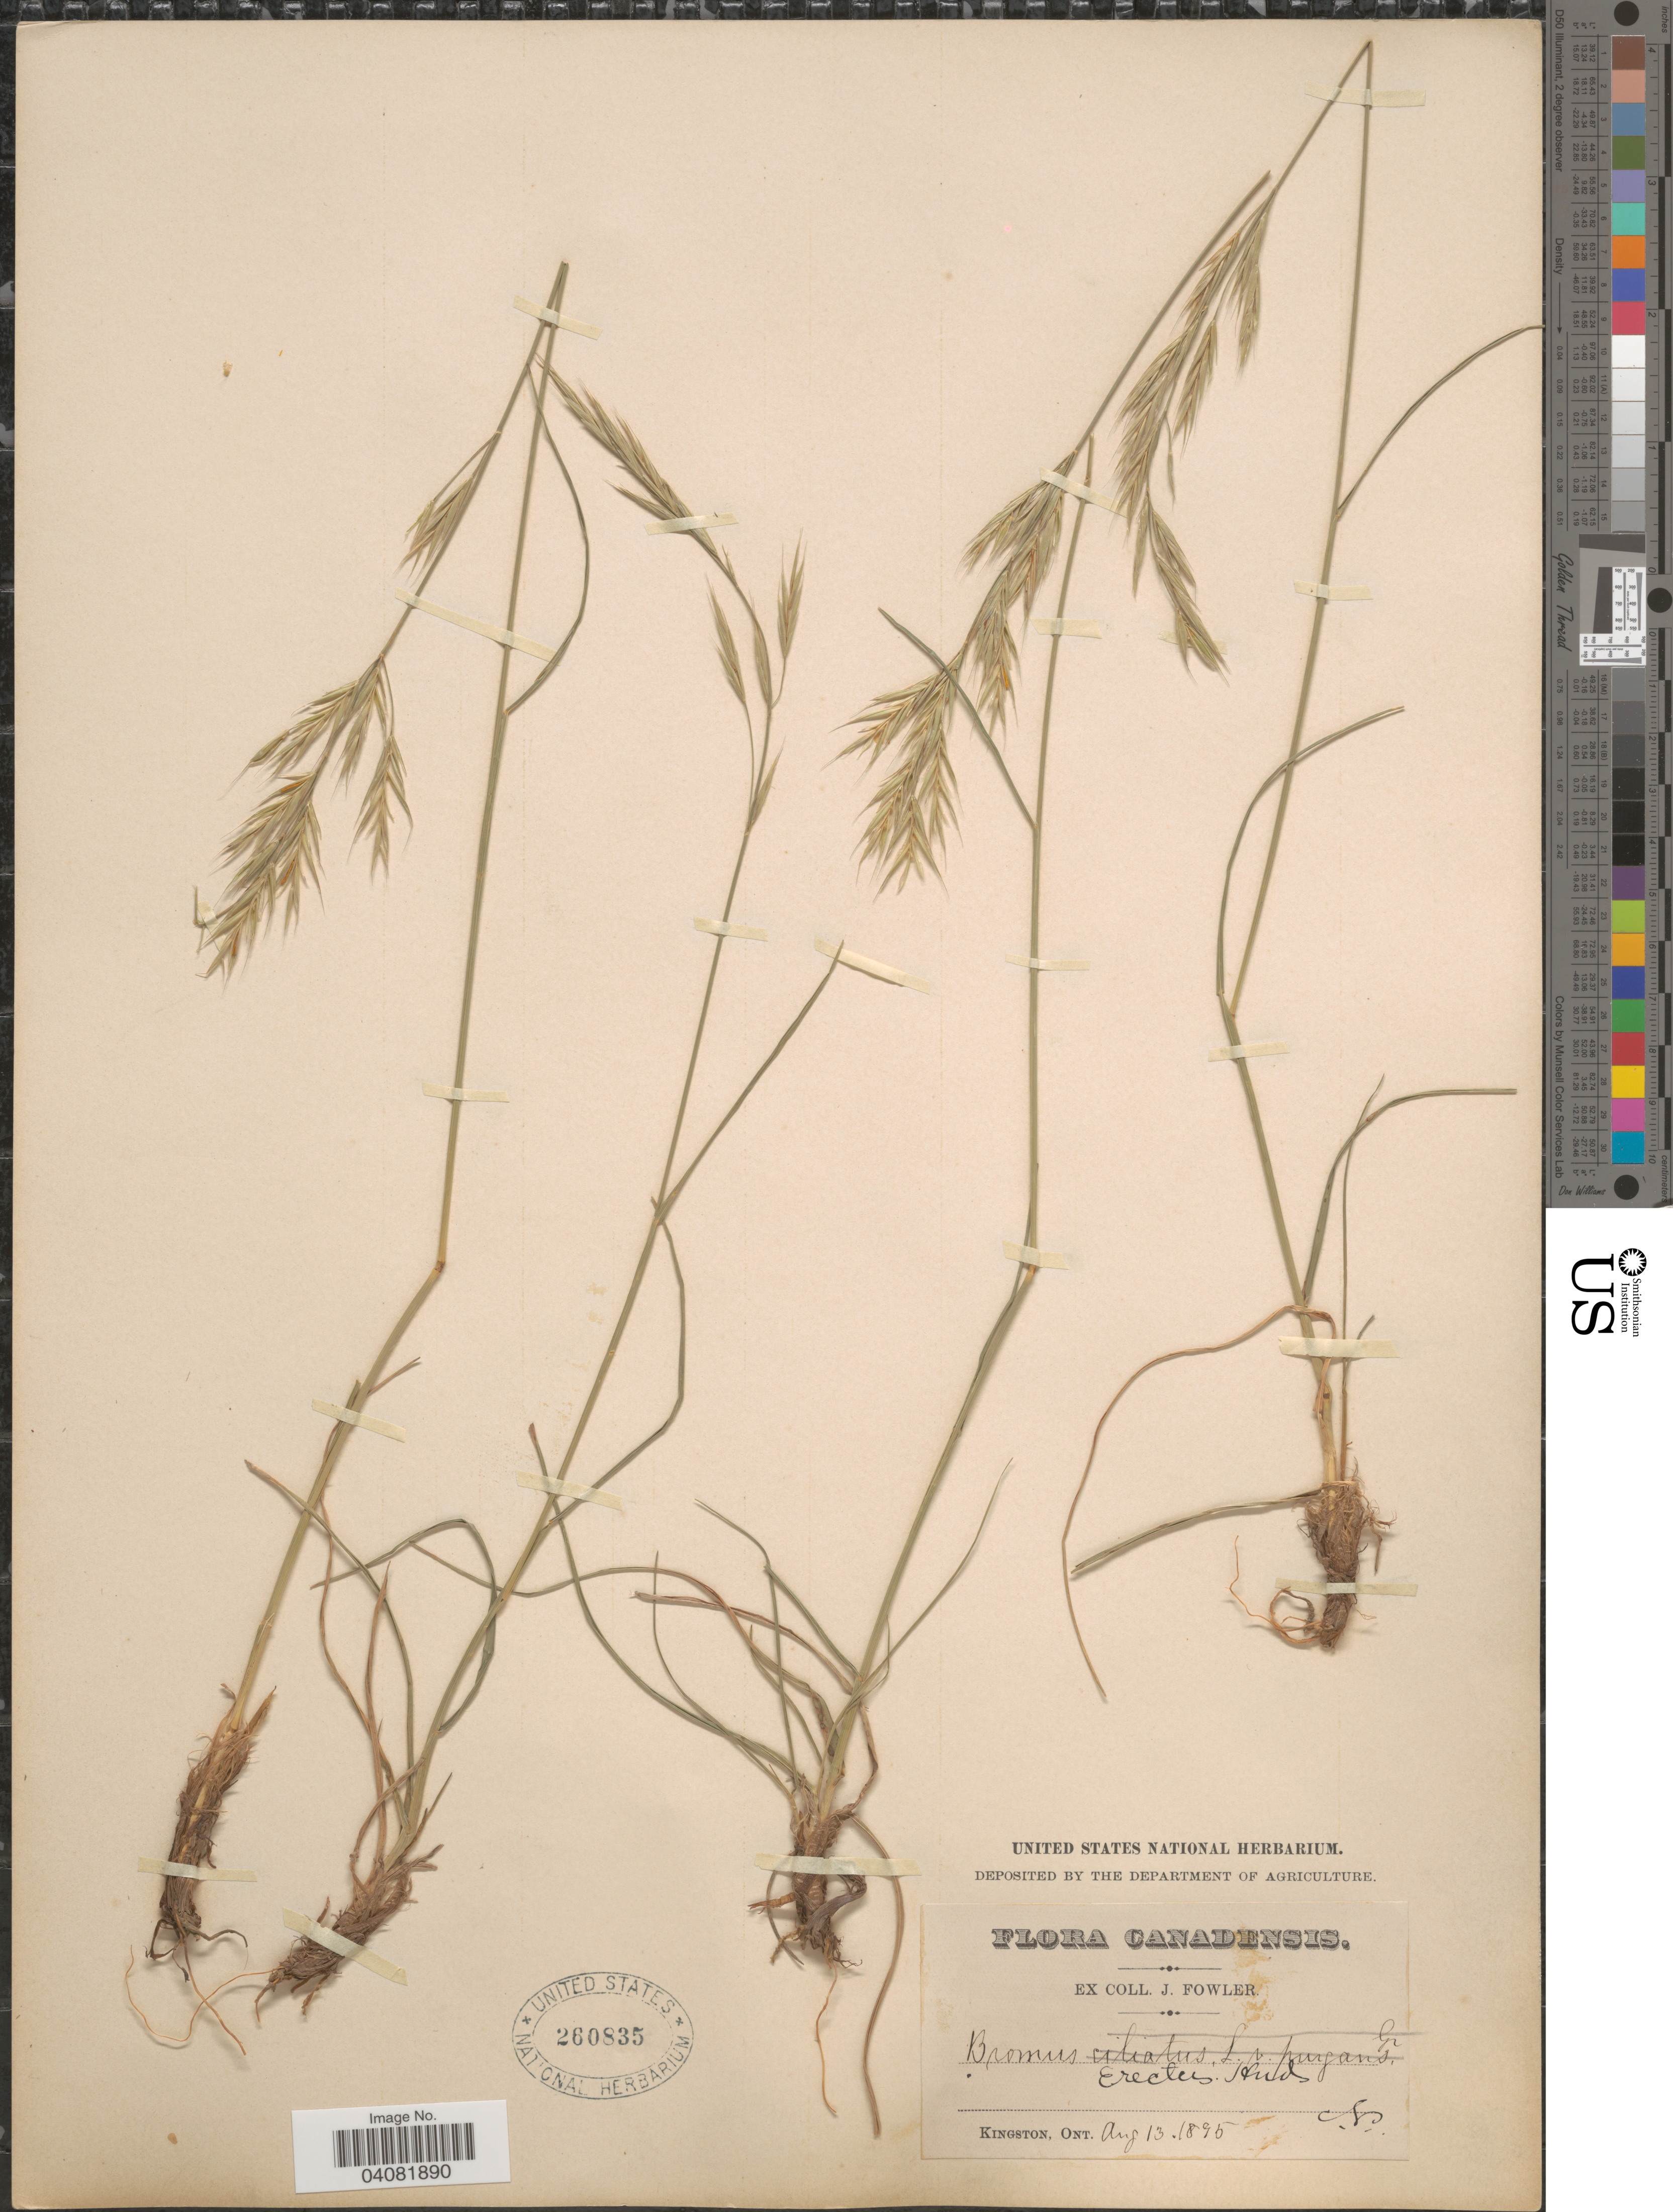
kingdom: Plantae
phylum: Tracheophyta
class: Liliopsida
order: Poales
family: Poaceae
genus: Bromus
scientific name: Bromus erectus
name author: Huds.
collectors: J. Fowler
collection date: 1895-08-13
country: Canada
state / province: Ontario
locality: Kingston.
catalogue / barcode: US 260835